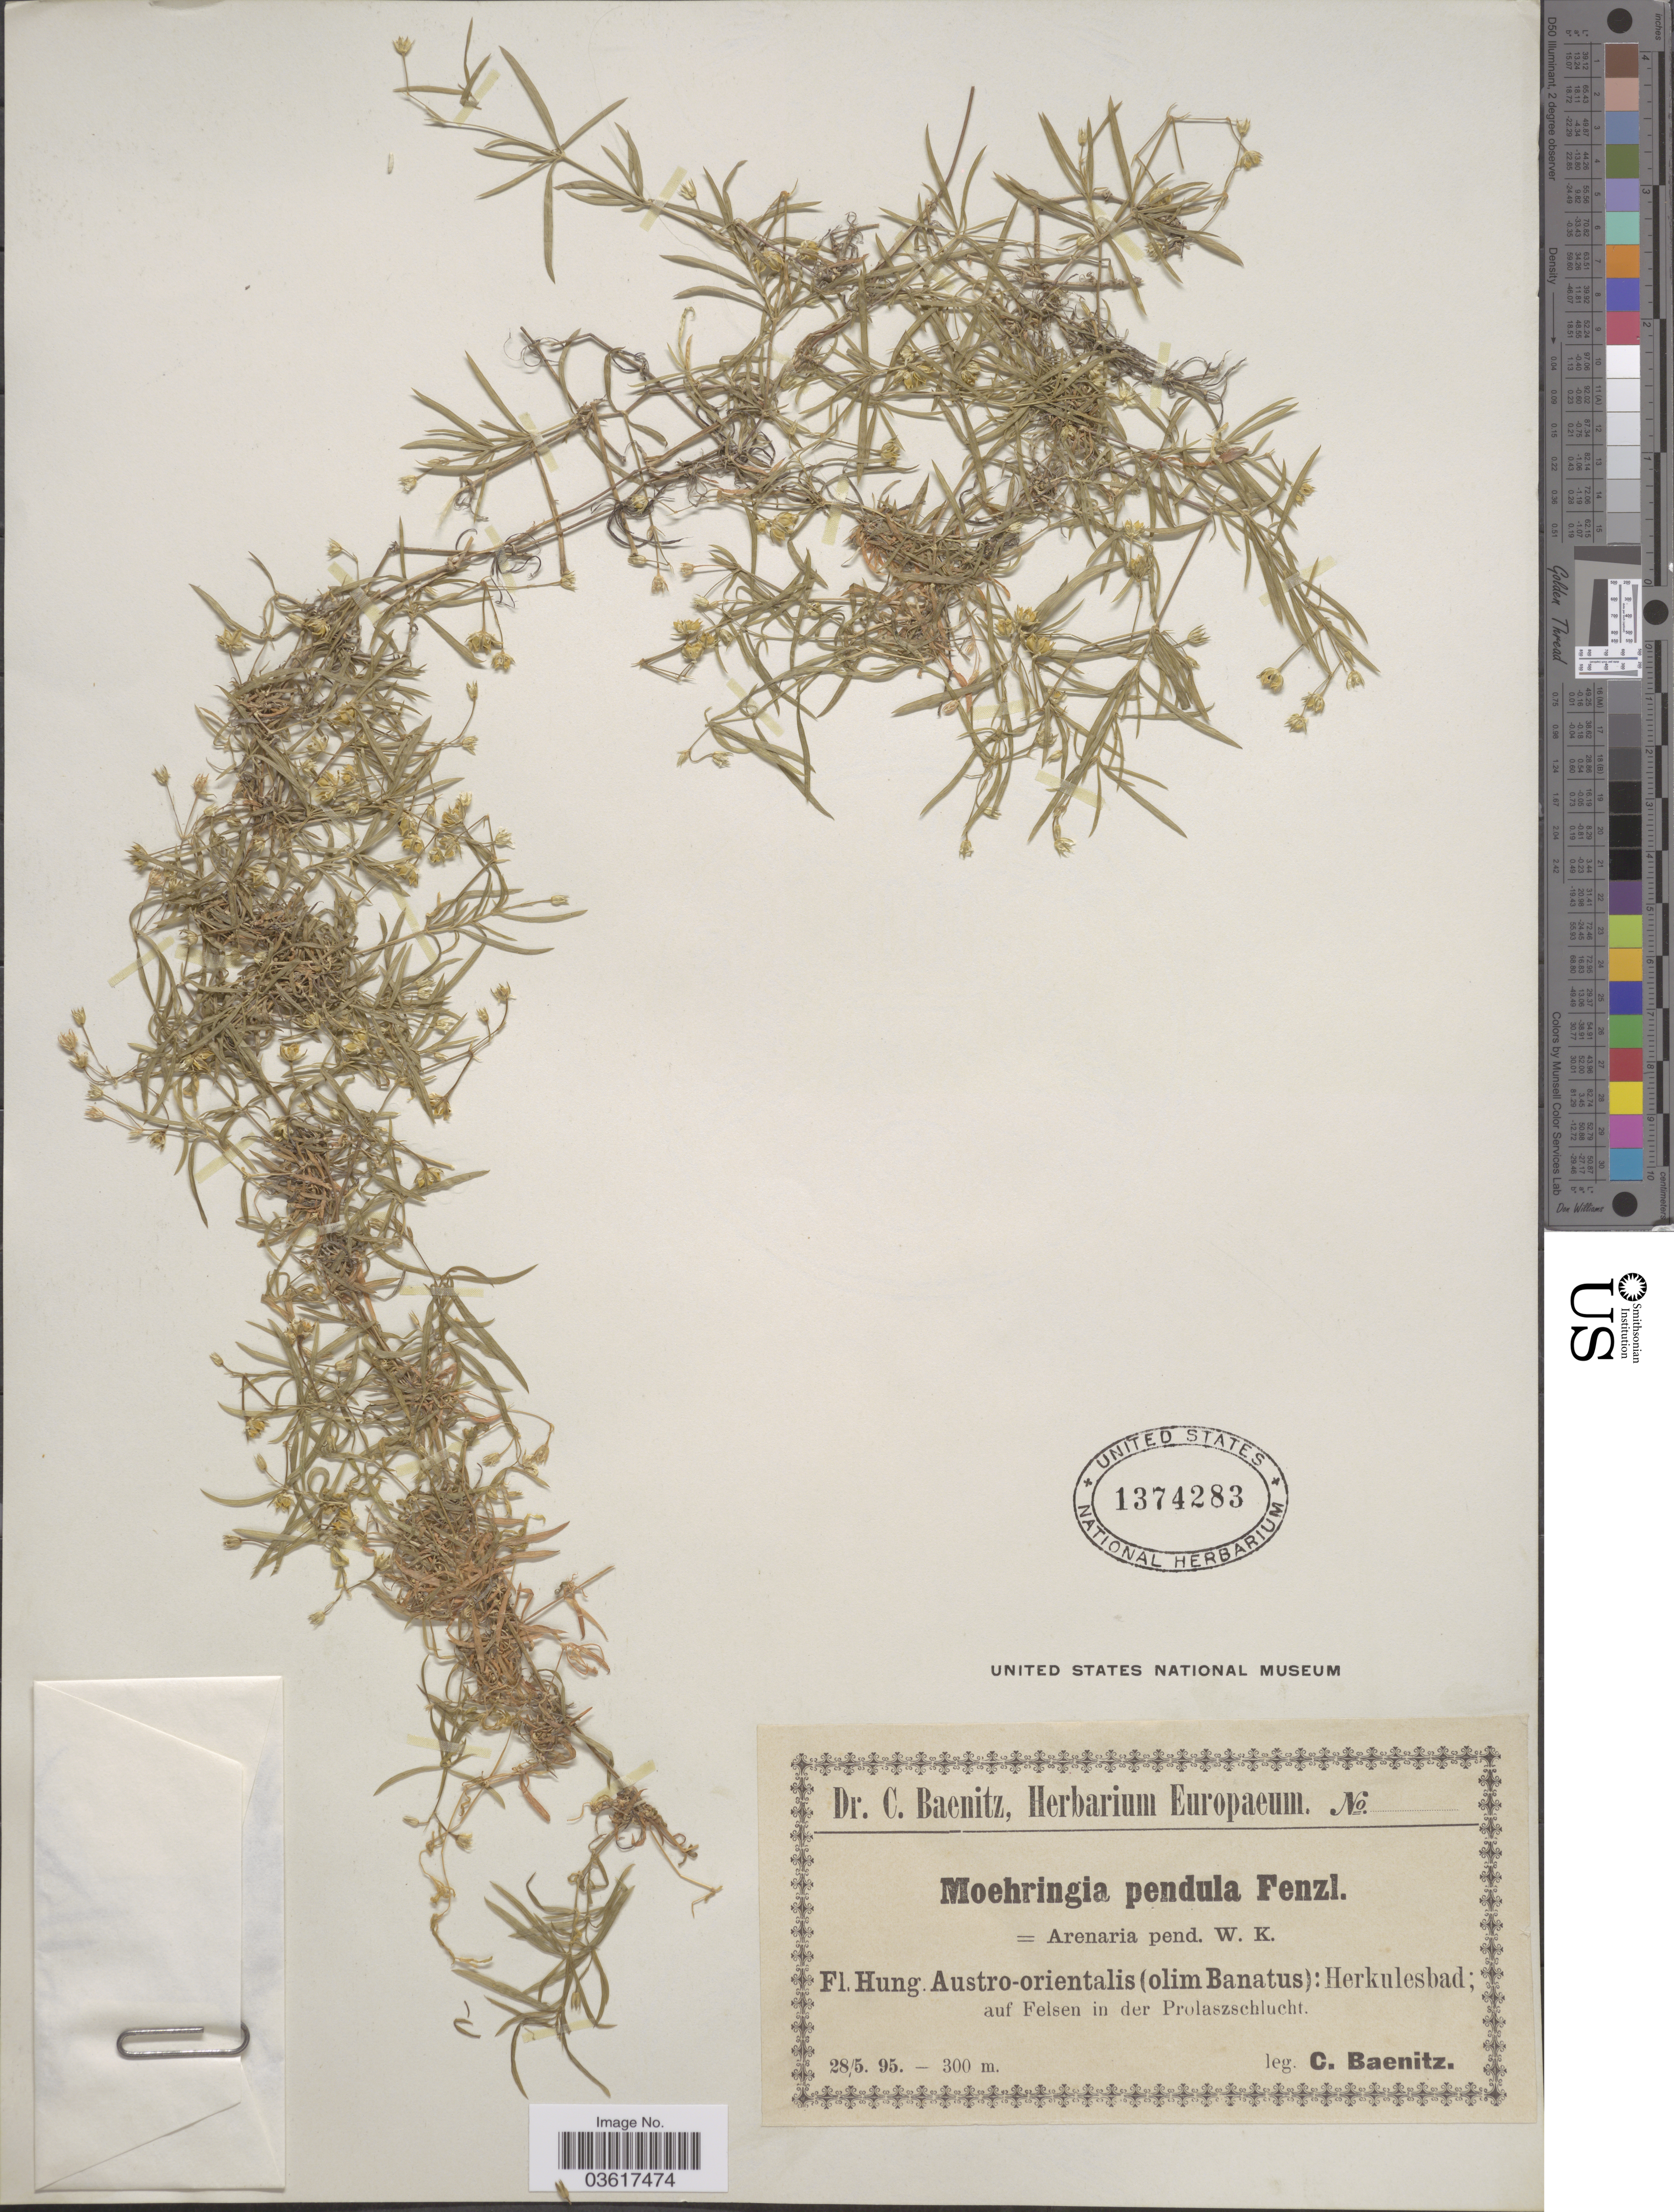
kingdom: Plantae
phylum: Tracheophyta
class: Magnoliopsida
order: Caryophyllales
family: Caryophyllaceae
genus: Moehringia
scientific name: Moehringia pendula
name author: (Waldst. & Kit.) Fenzl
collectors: C. G. Baenitz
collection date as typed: Transcribed d/m/y: 28/5/95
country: Hungary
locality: Hung. Austro-orientalis (olim Banatus): Herkulusbad; auf Felsen in der Prolaszschlucht.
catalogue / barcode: US 1374283